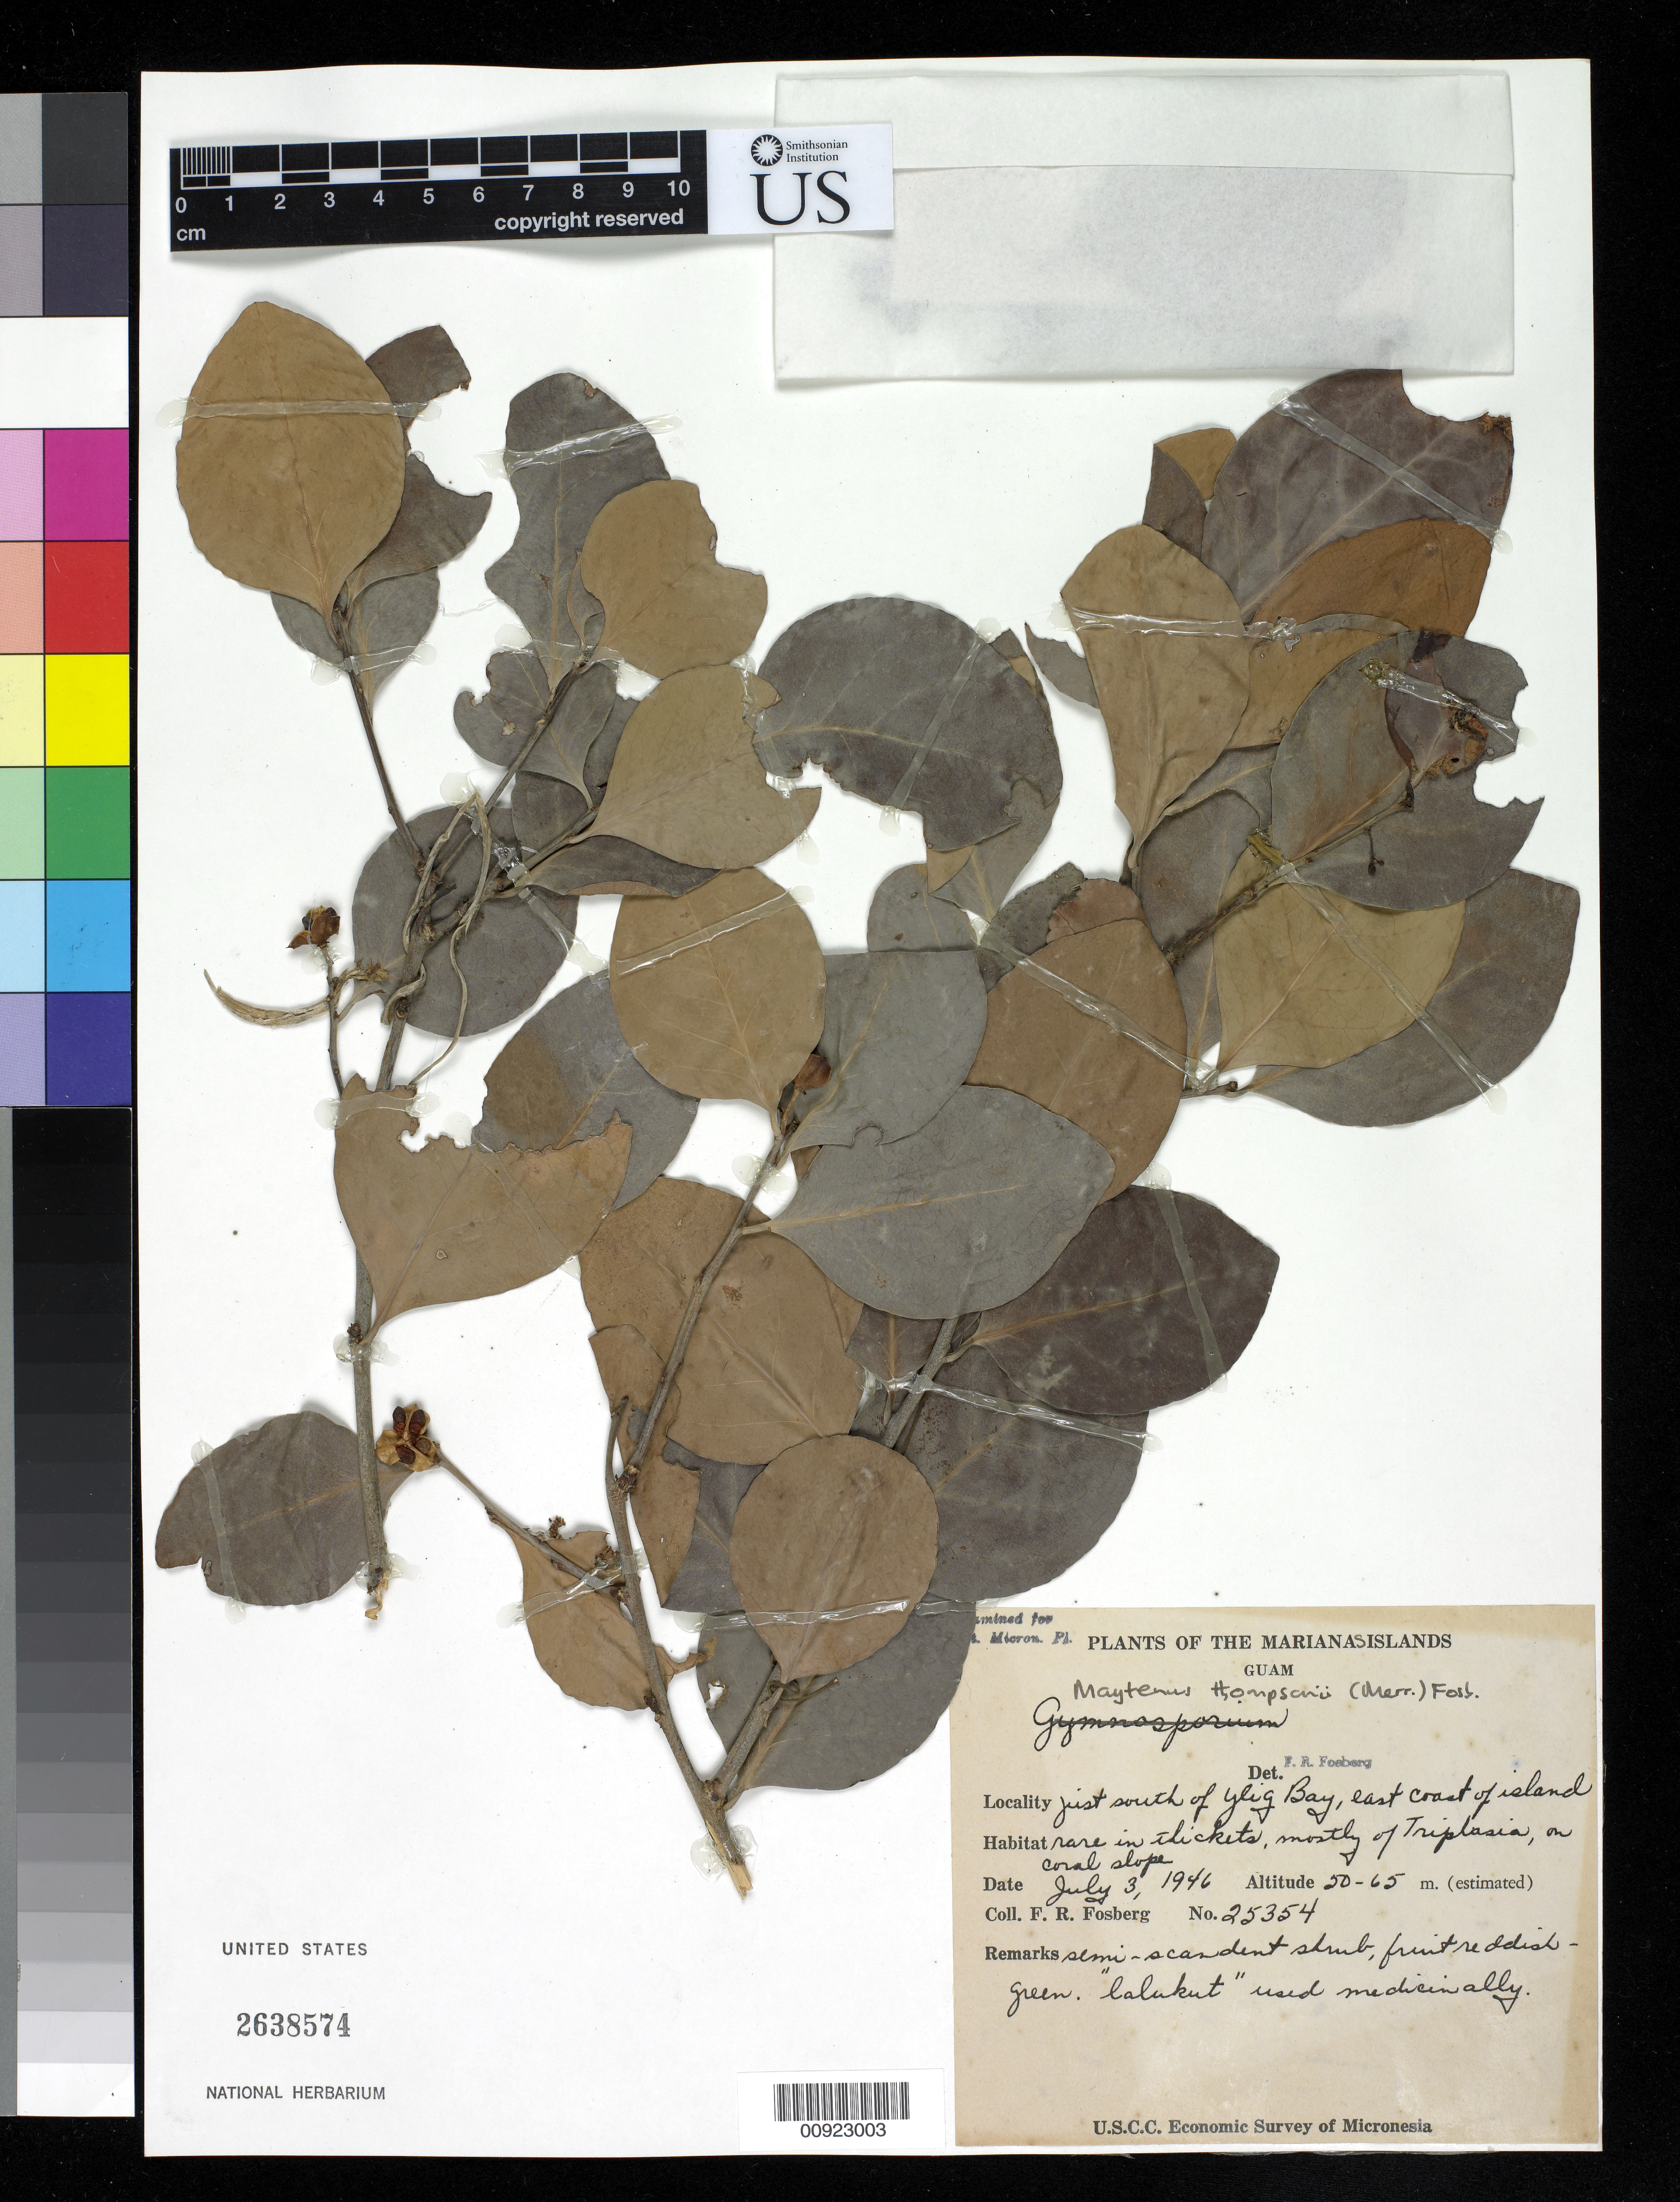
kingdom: Plantae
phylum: Tracheophyta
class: Magnoliopsida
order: Celastrales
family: Celastraceae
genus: Gymnosporia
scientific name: Gymnosporia thompsonii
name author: Merr.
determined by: Wagner, W. L., (BOT), Smithsonian Institution - National Museum of Natural History (UNITED STATES)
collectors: F. R. Fosberg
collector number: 25354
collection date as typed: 03 Jul 1946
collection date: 1946-07-03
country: Guam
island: Guam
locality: just south of Ylig Bay, east coast of island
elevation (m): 50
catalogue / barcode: US 2638574